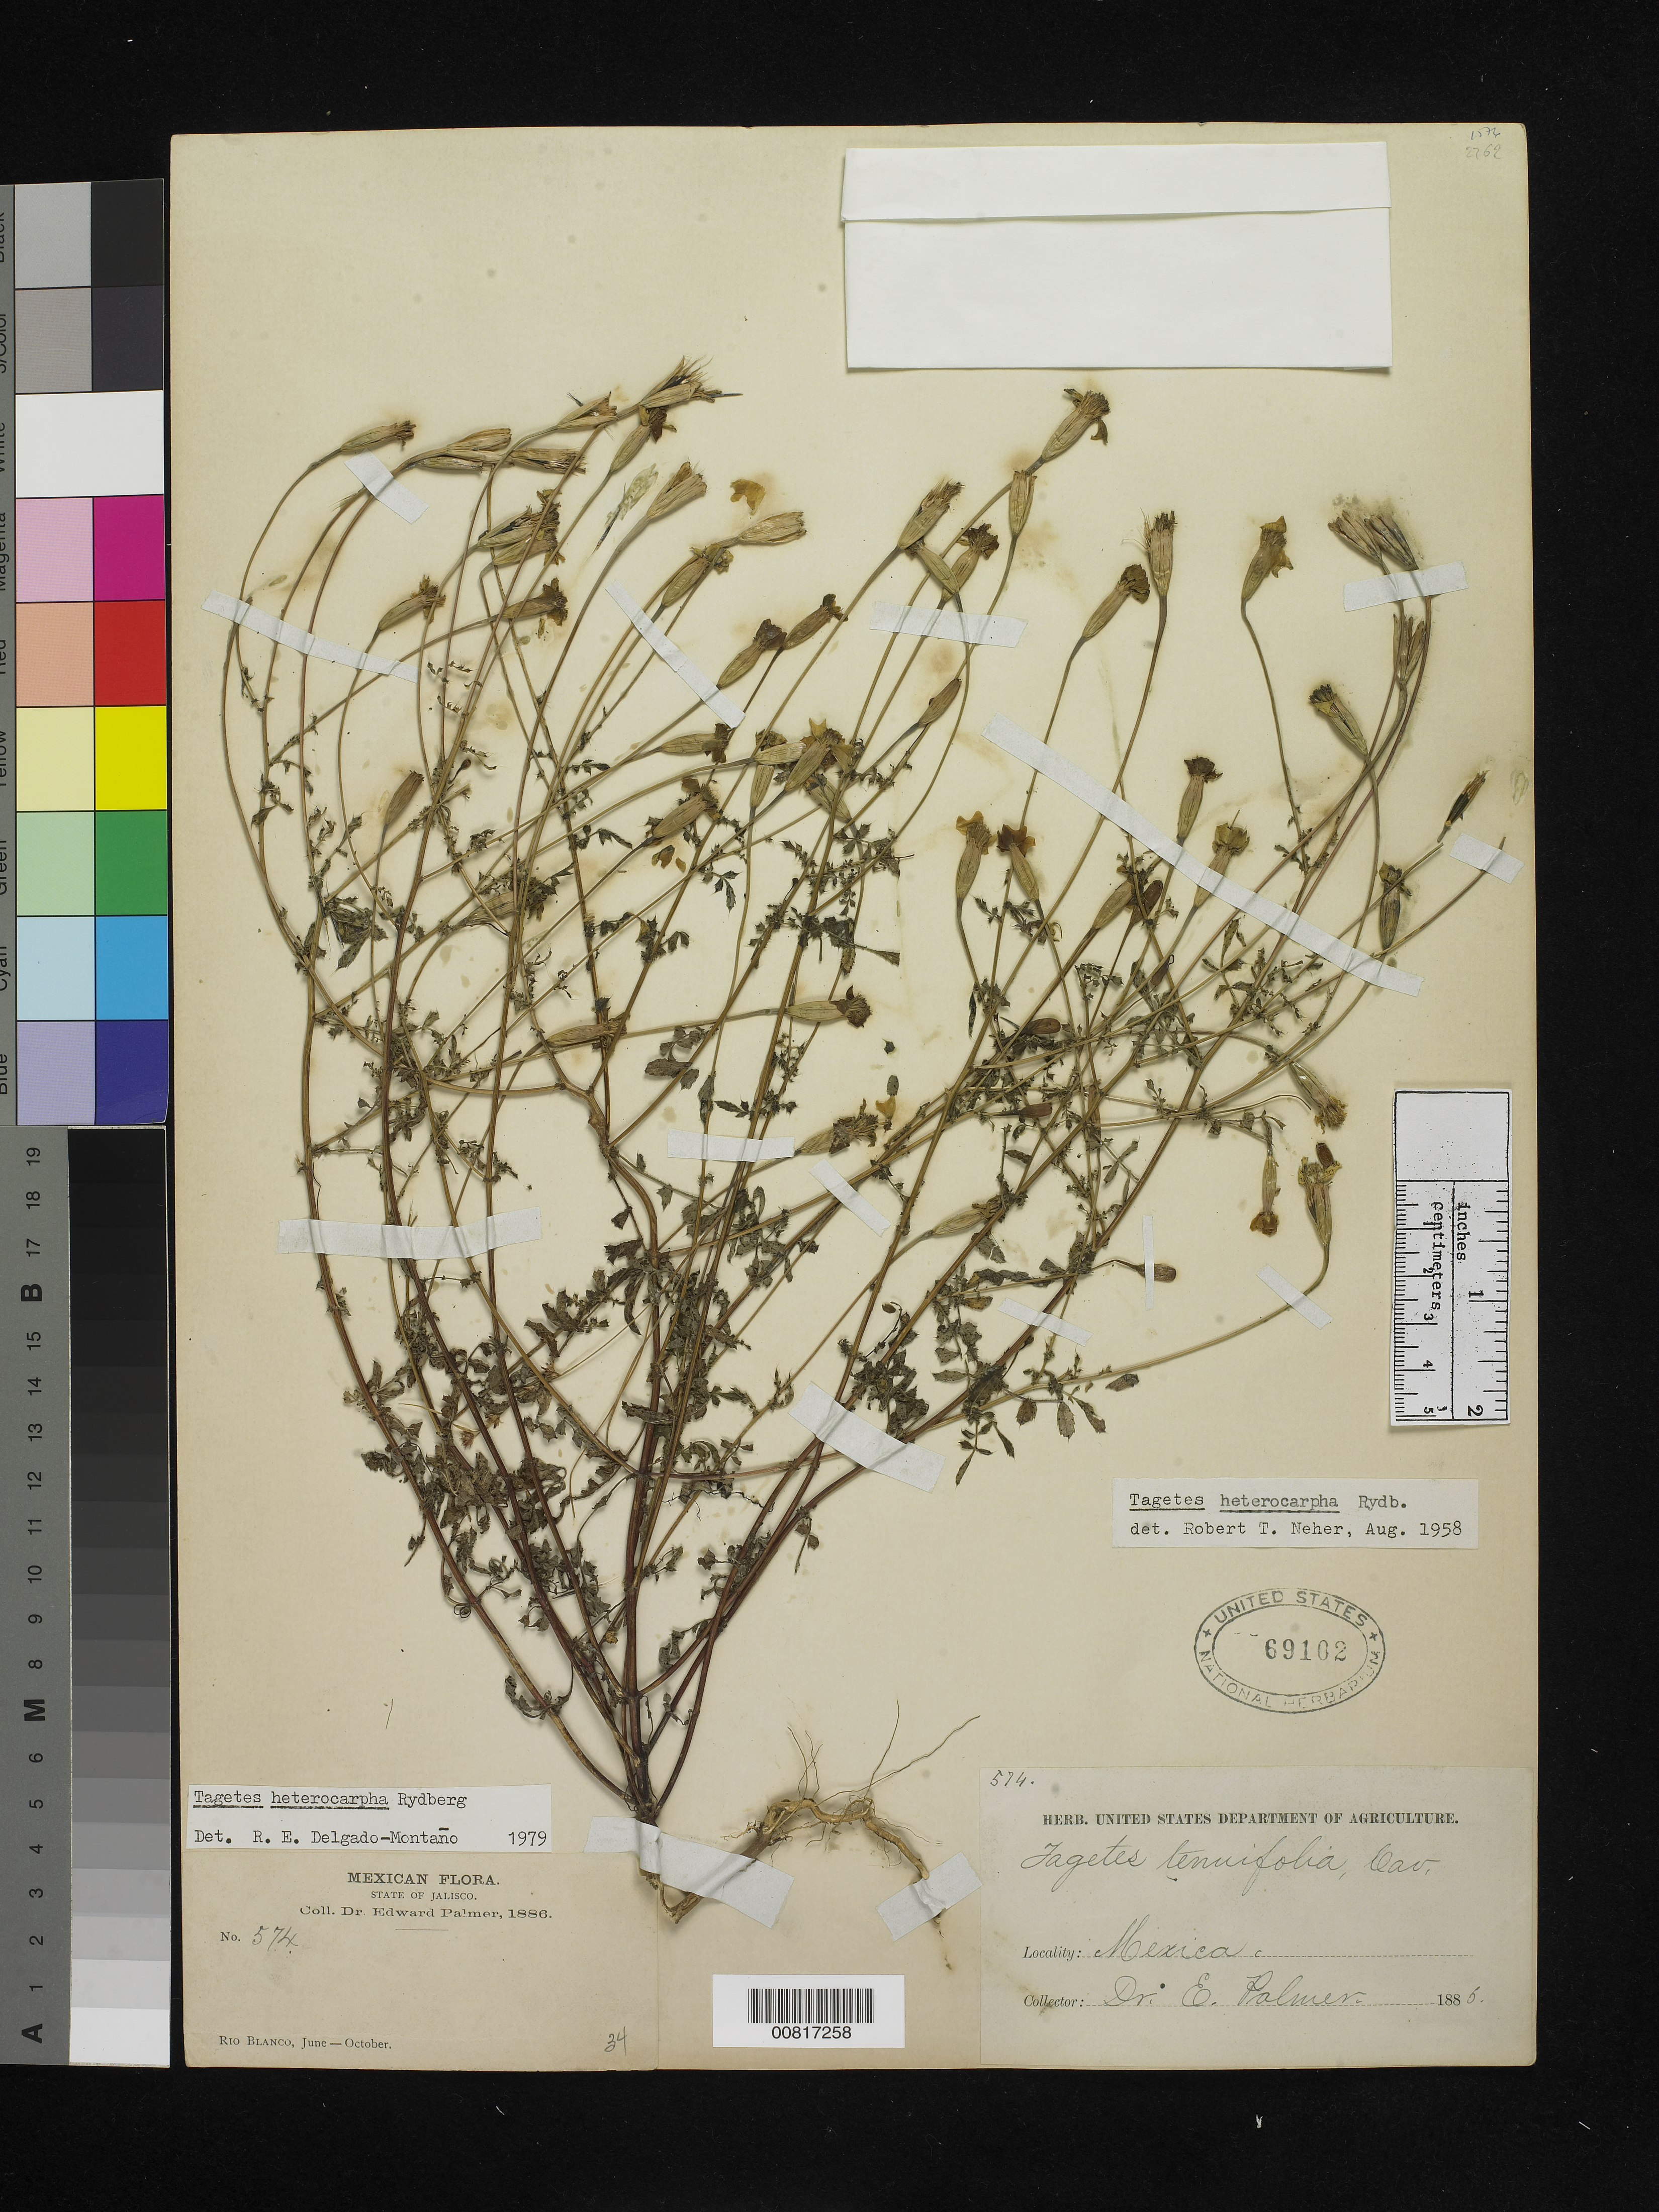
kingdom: Plantae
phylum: Tracheophyta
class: Magnoliopsida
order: Asterales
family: Asteraceae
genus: Tagetes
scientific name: Tagetes heterocarpha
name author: Rydb.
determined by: Schiavinato, Dario J.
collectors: E. Palmer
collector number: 574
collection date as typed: Jun 1886 to -- Oct 1886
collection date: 1886-06/1886-10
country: Mexico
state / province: Jalisco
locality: Río Blanco, Jalisco.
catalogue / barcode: US 69102